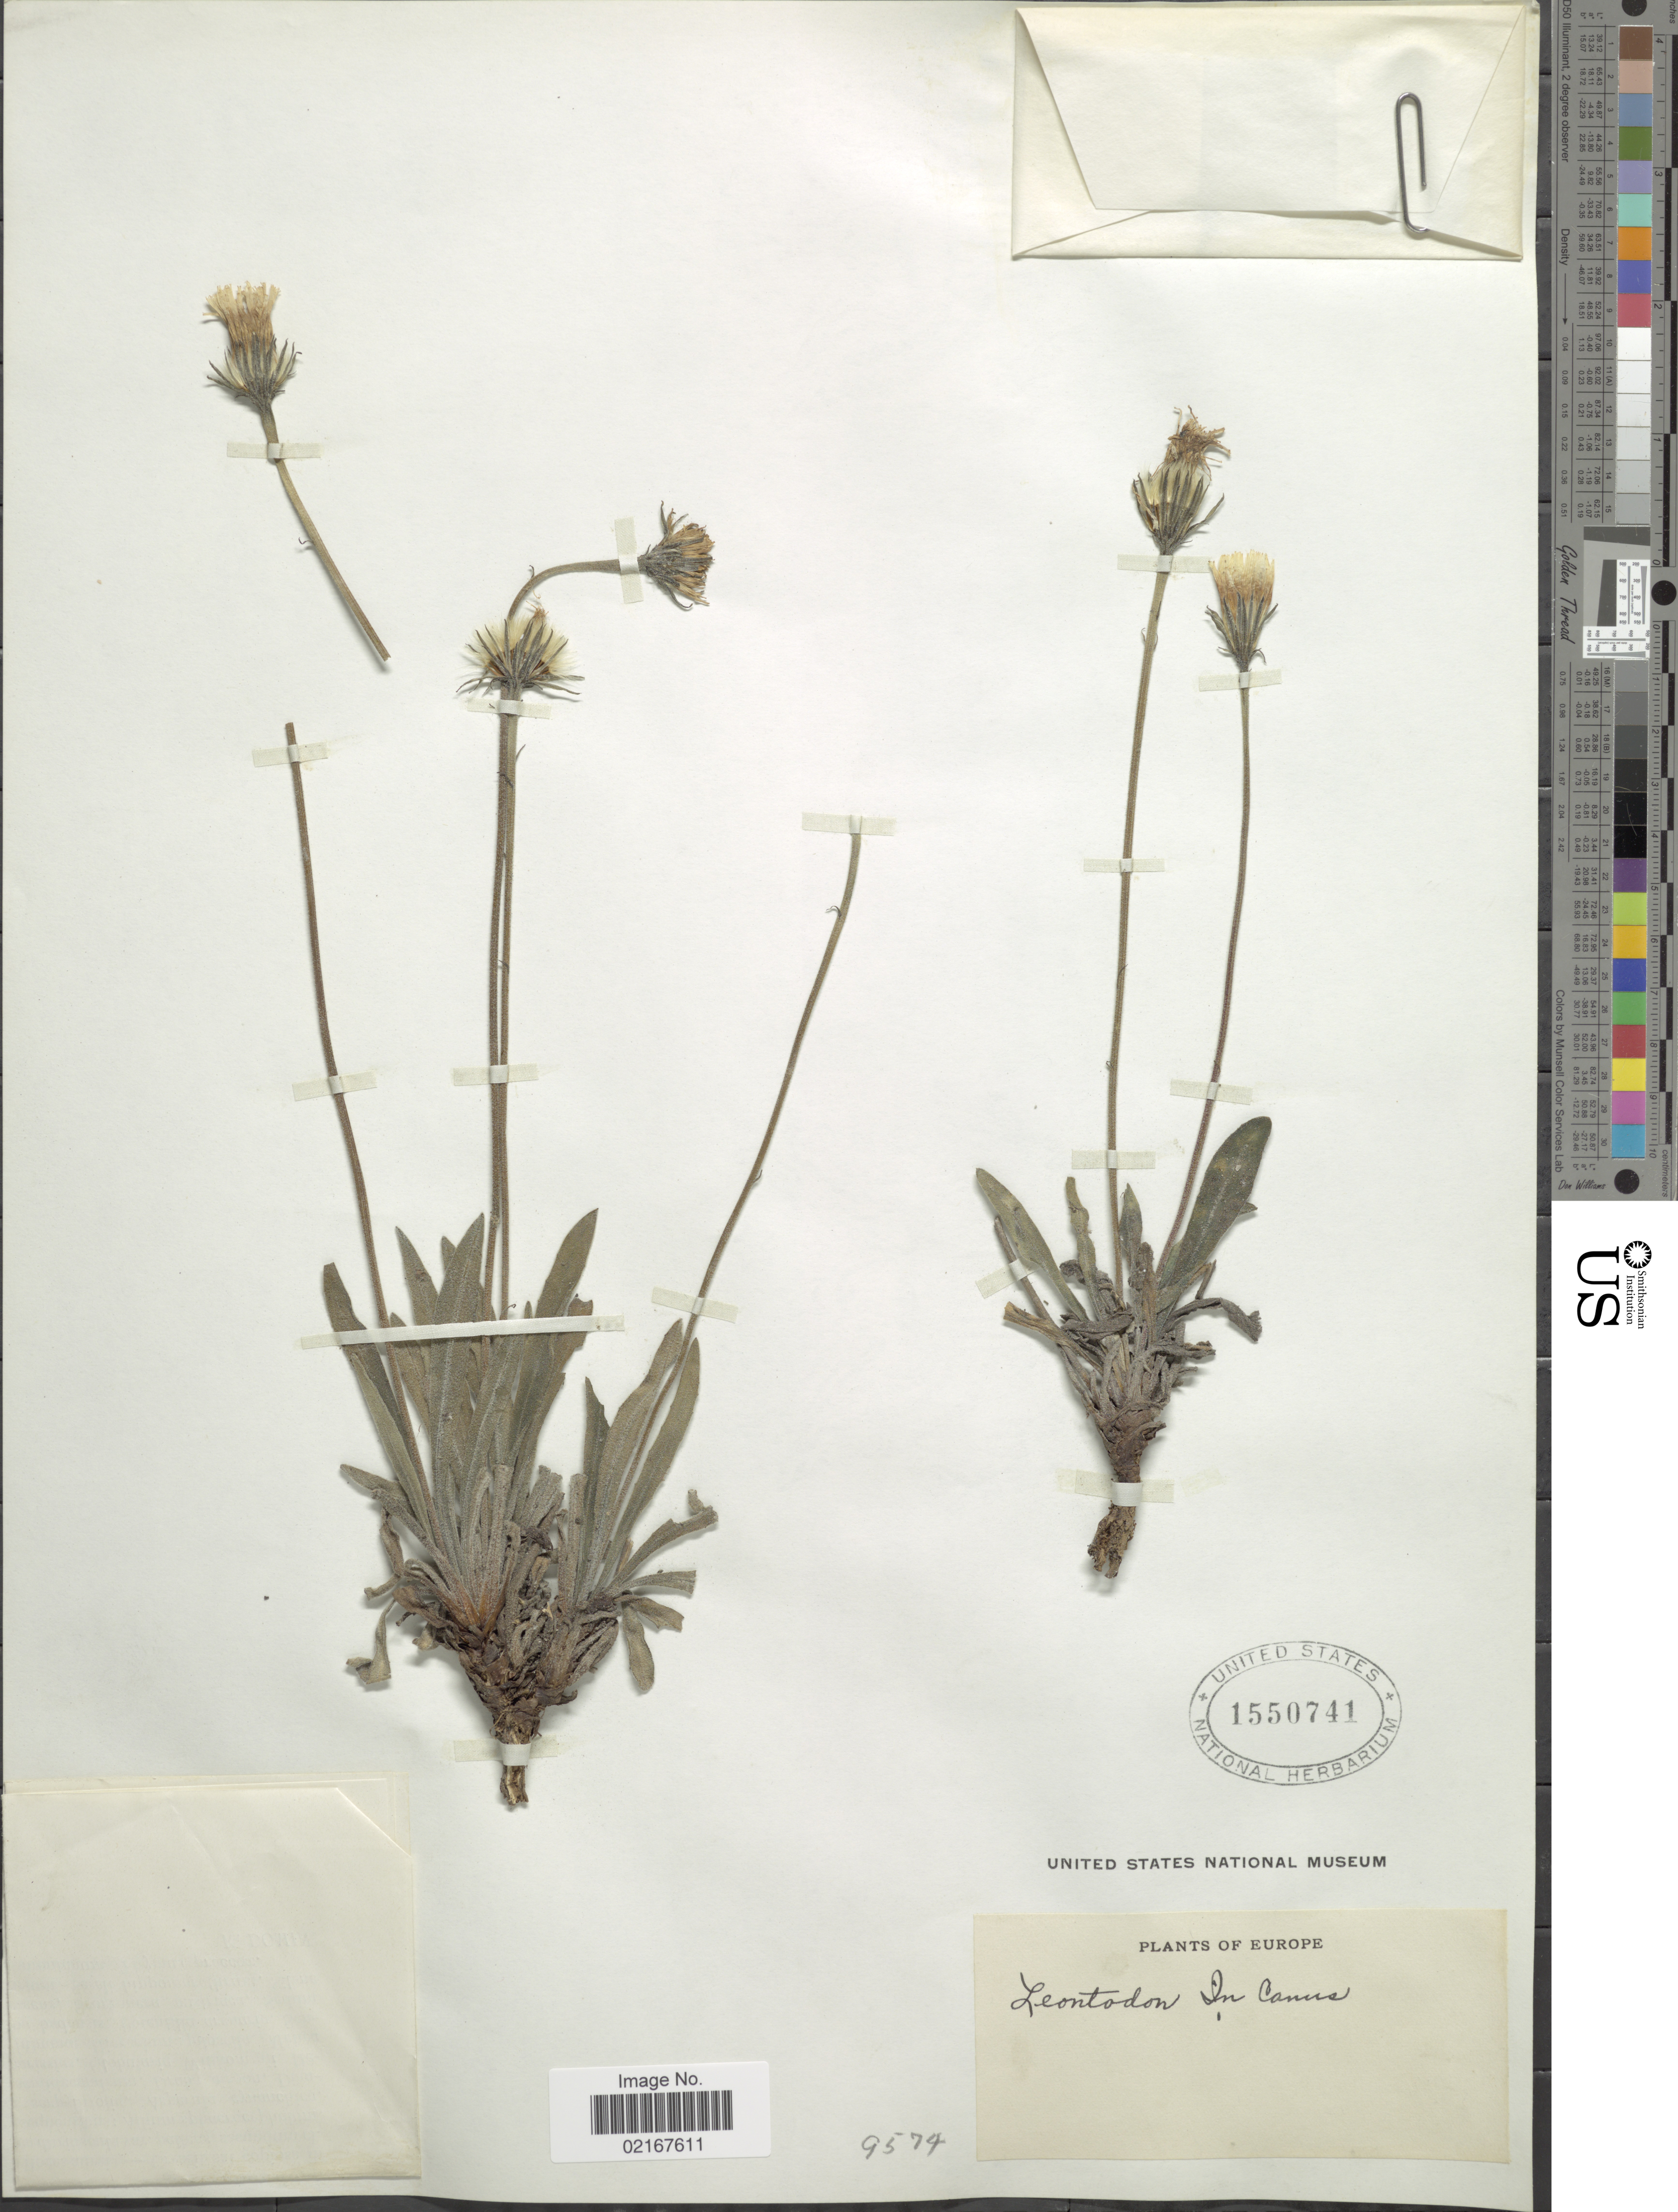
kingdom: Plantae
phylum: Tracheophyta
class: Magnoliopsida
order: Asterales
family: Asteraceae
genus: Leontodon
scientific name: Leontodon incanus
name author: (L.) Schrank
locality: Europe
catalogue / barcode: US 1550741